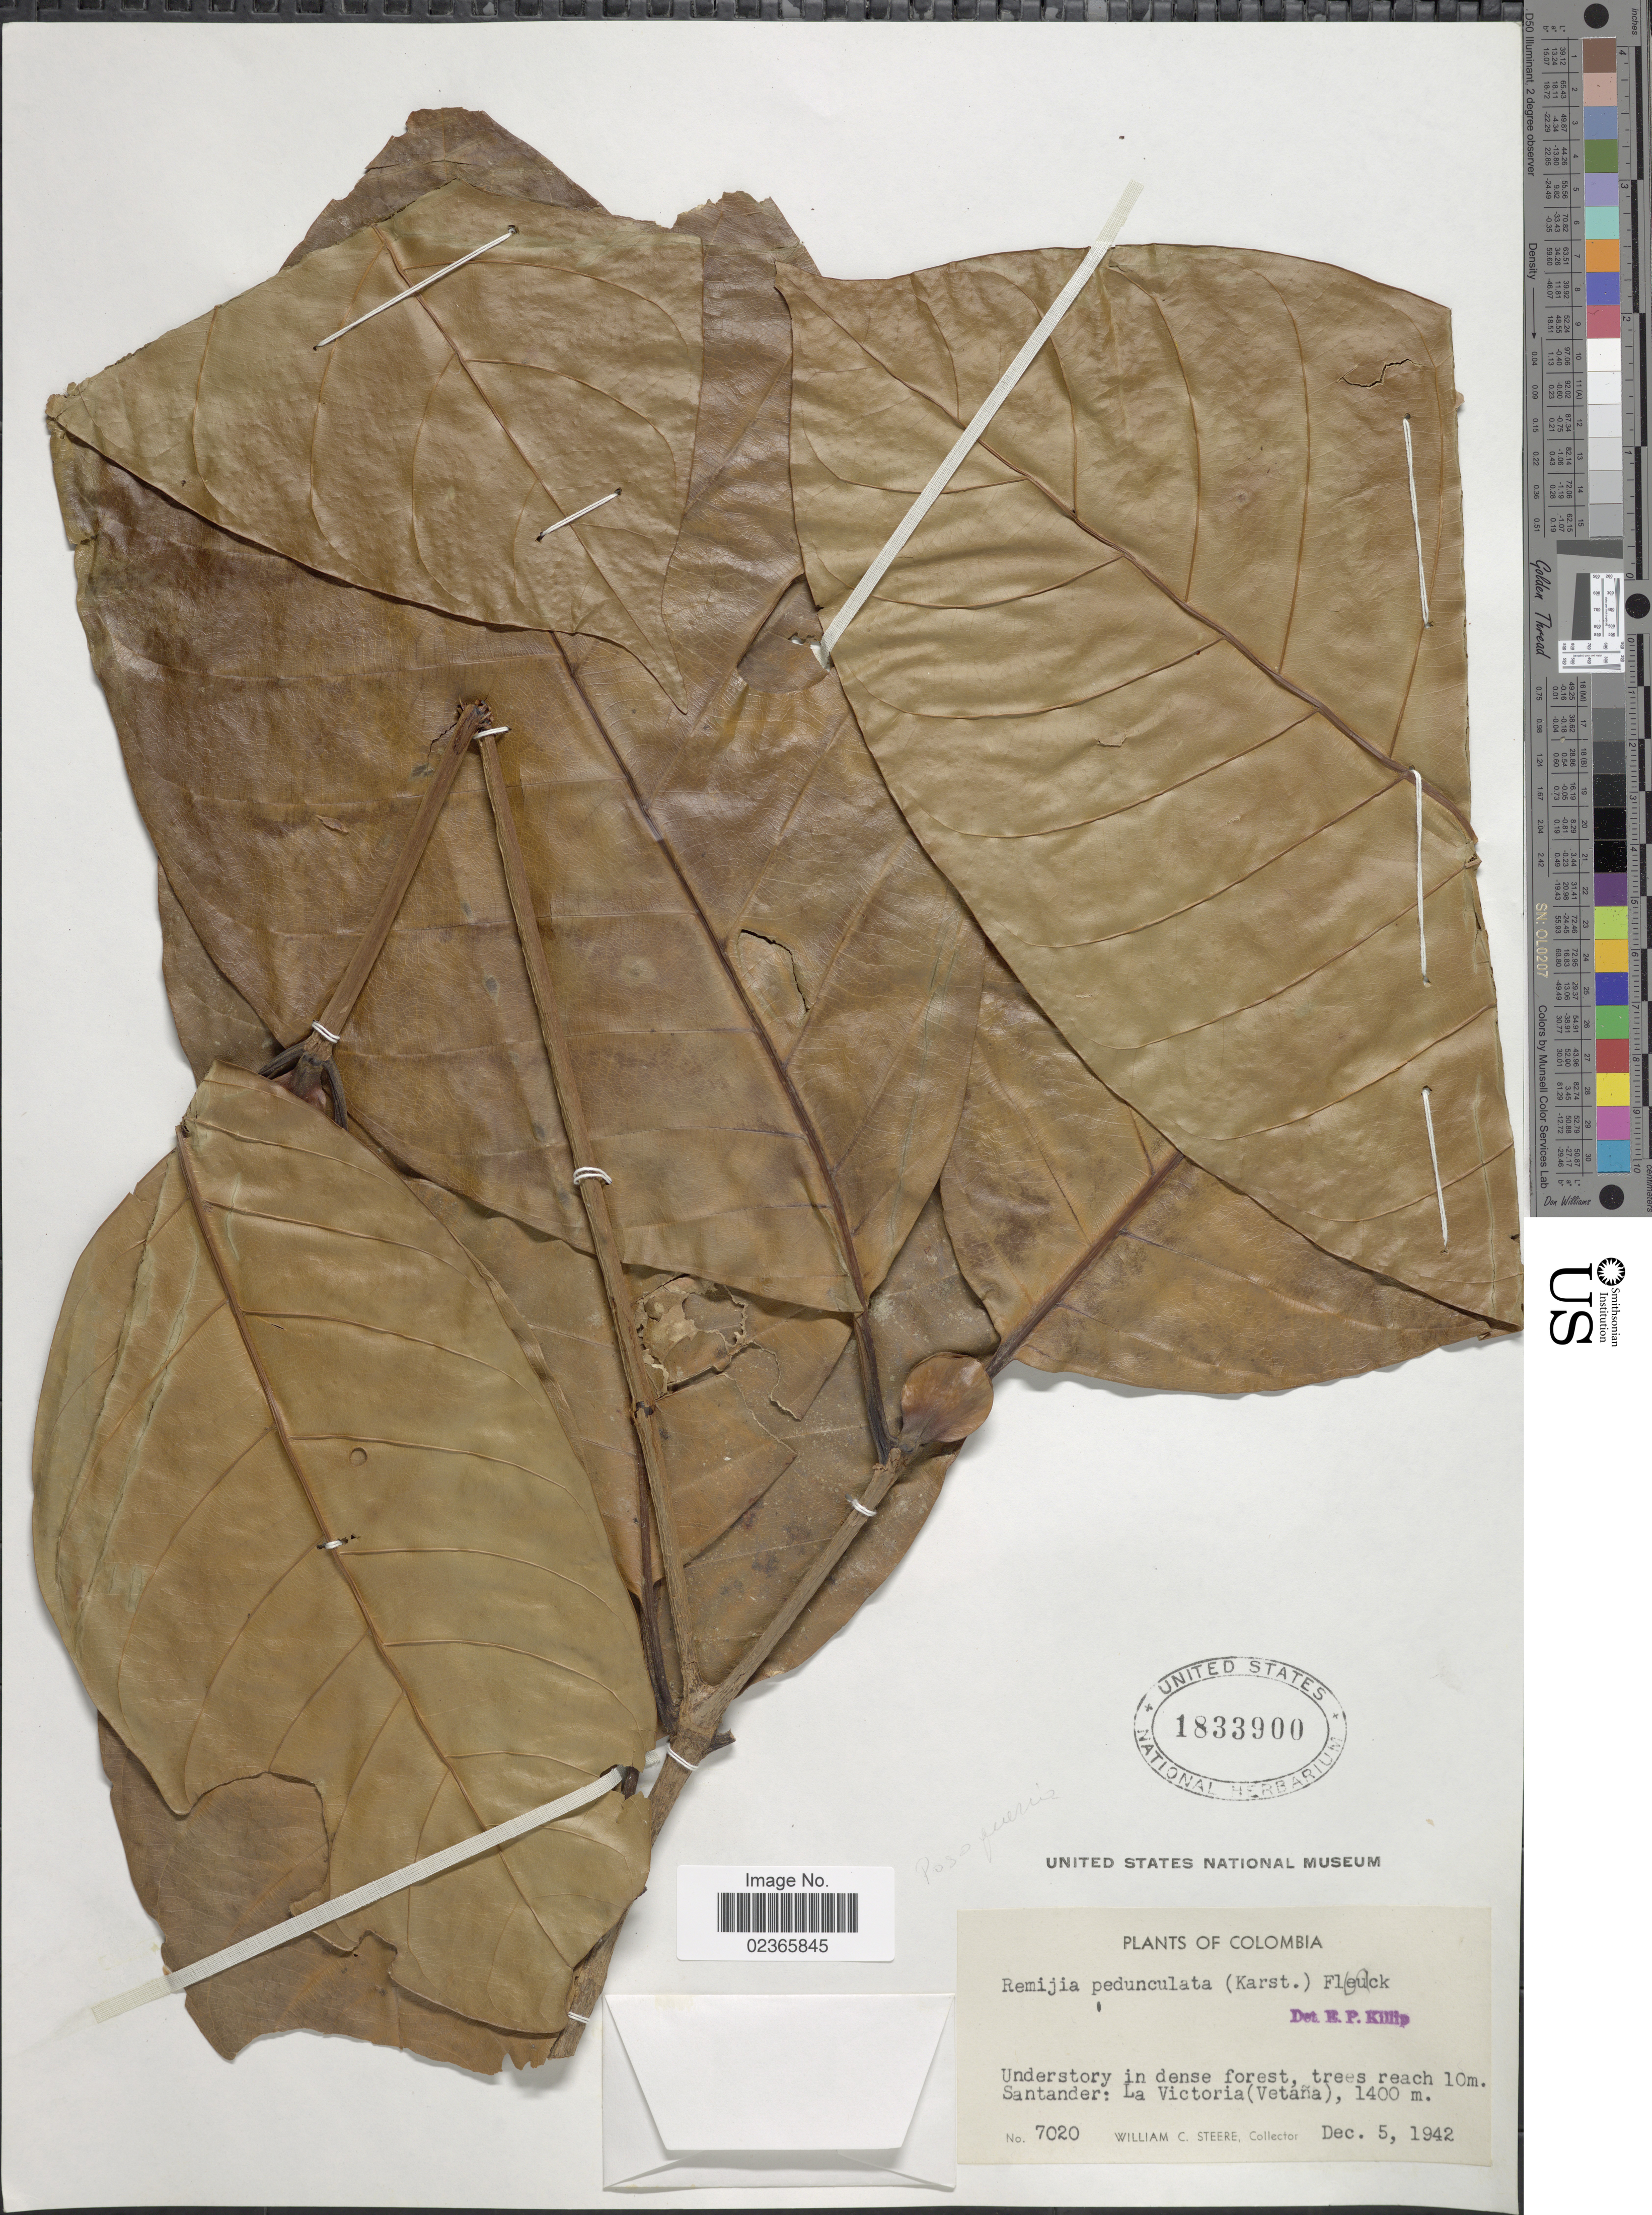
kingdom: Plantae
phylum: Tracheophyta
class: Magnoliopsida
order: Gentianales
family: Rubiaceae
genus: Remijia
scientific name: Remijia pedunculata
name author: (H. Karst.) Fluck.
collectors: W. C. Steere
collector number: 7020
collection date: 1942-12-05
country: Colombia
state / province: Santander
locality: La Victoria (Vetena)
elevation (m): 1400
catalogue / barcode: US 1833900